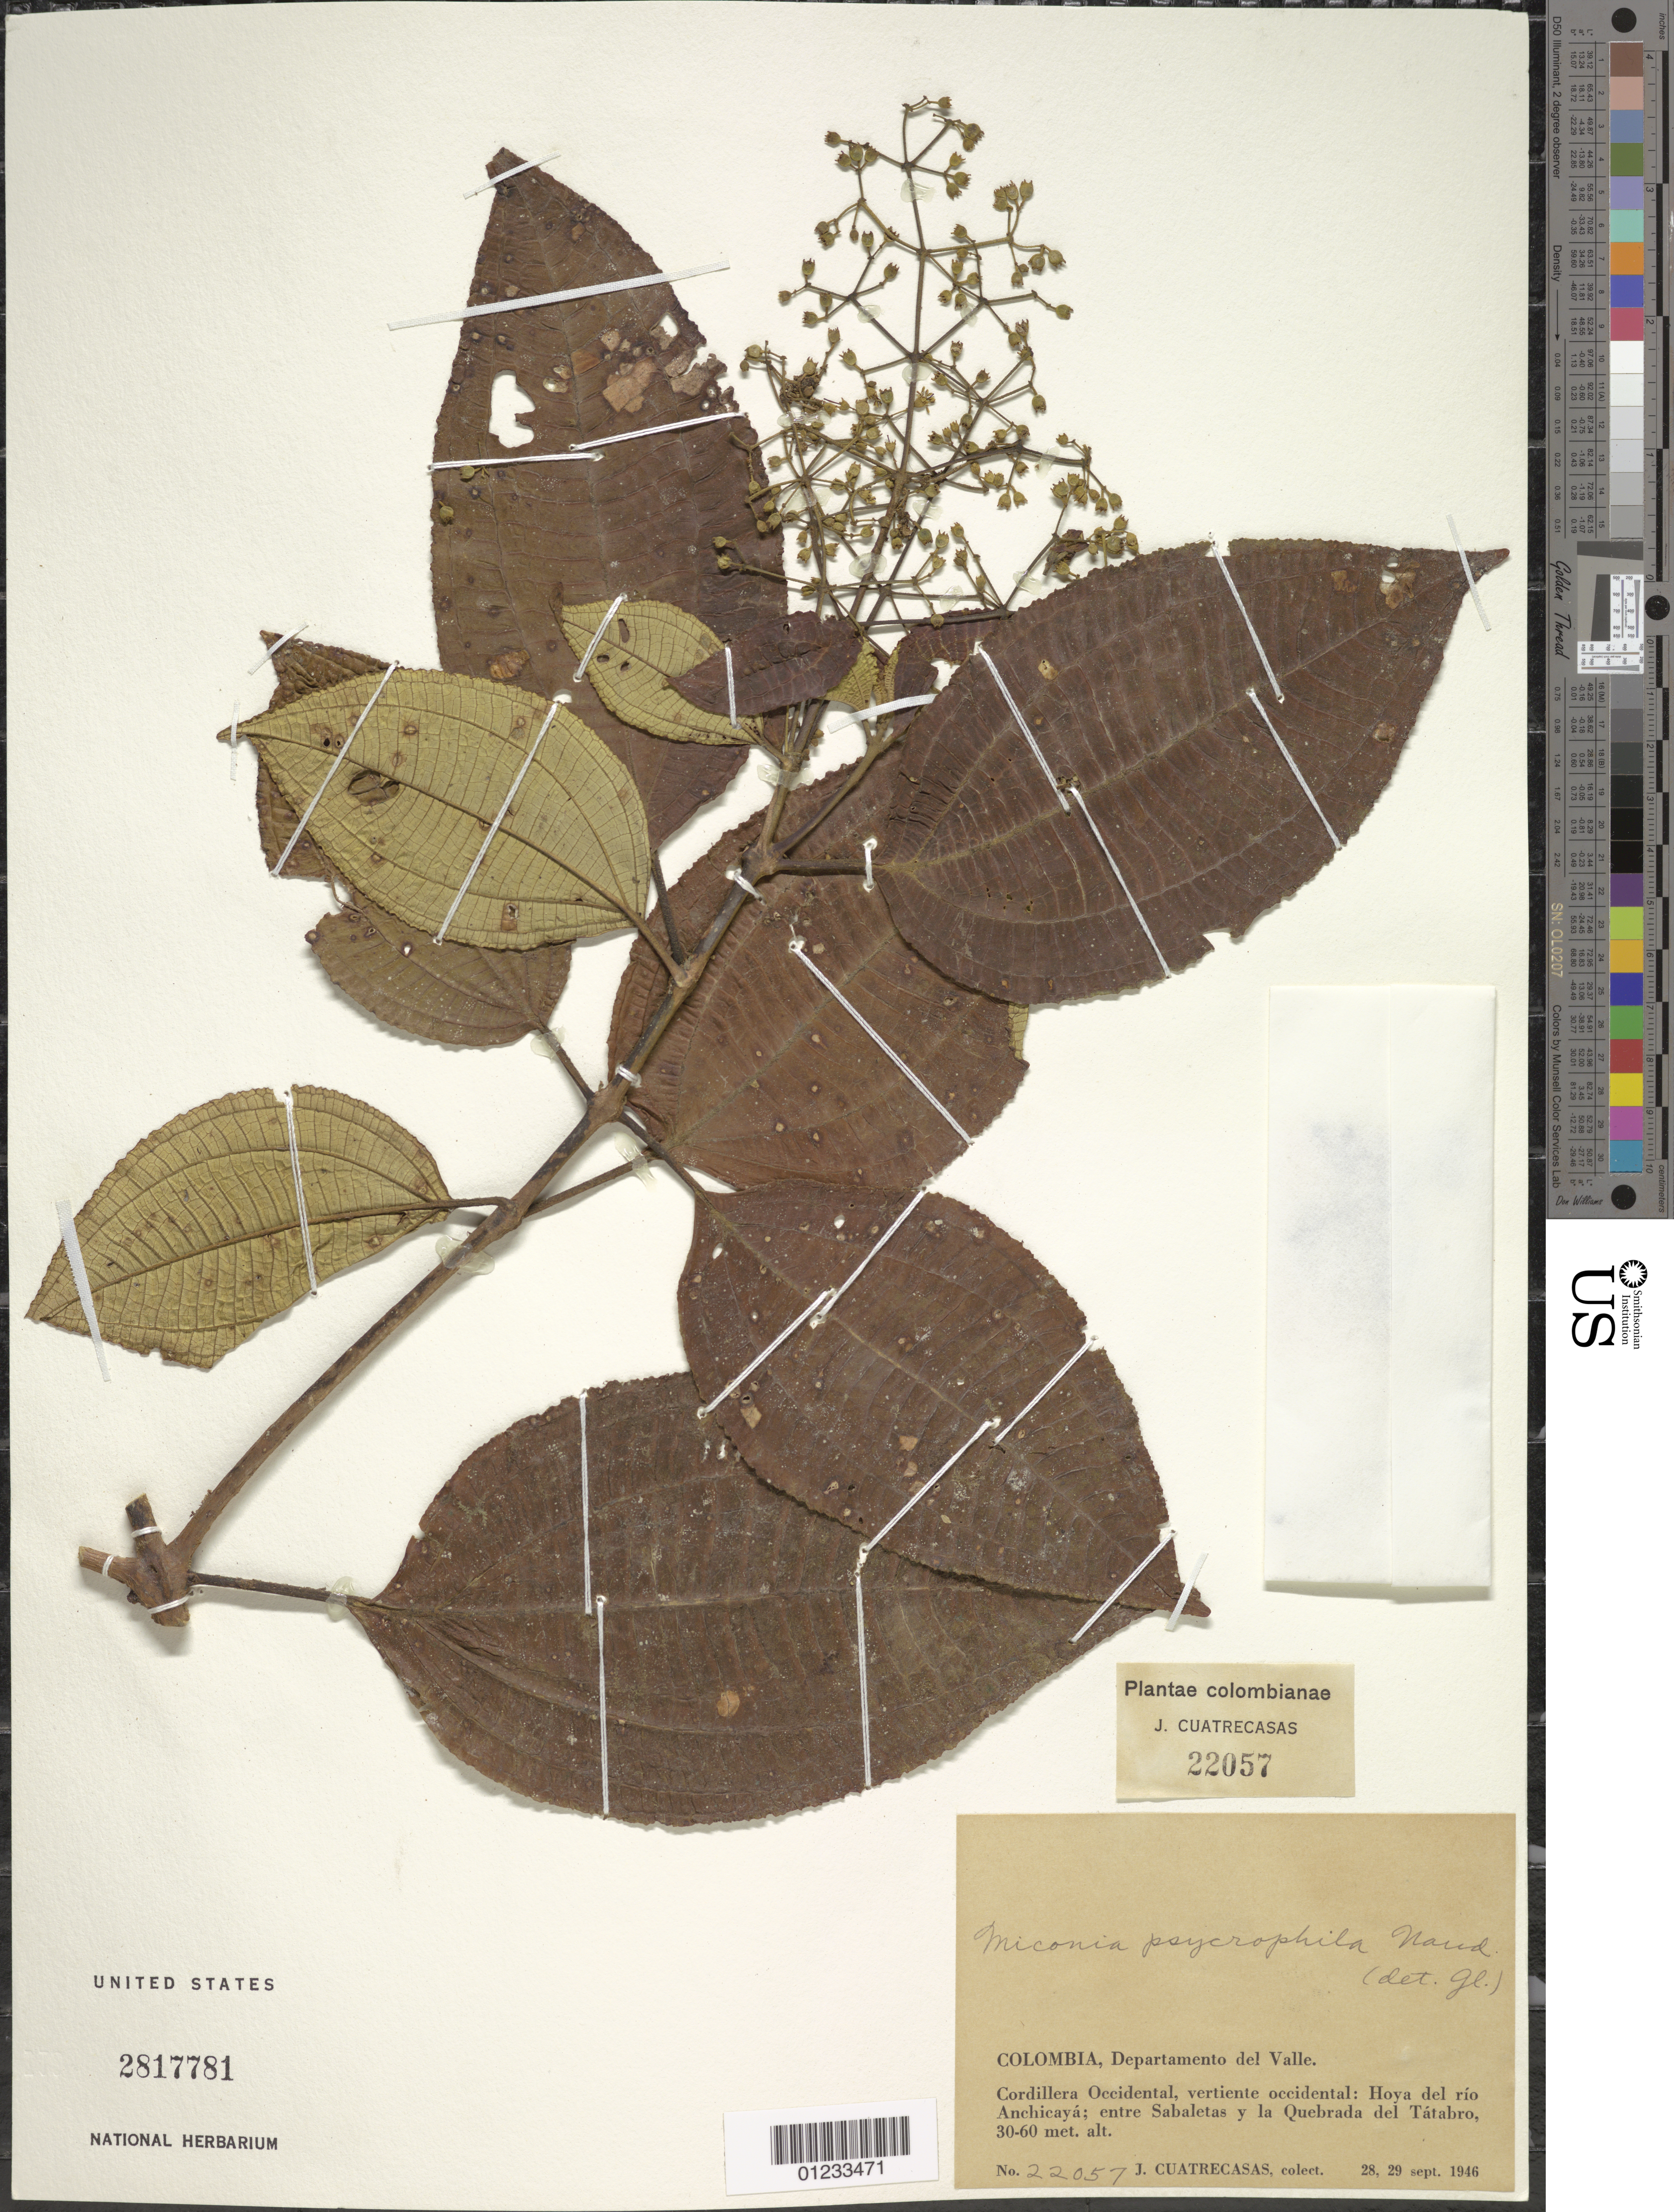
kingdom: Plantae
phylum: Tracheophyta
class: Magnoliopsida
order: Myrtales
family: Melastomataceae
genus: Miconia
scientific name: Miconia psychrophila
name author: Naudin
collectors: J. Cuatrecasas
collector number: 22057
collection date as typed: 28 Sep 1946 to 29 Sep 1946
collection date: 1946-09-28/1946-09-29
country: Colombia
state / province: Valle del Cauca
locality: Cordillera Occidental, vertiente occidental: Hoya del río Anchicayá; entre Sabaletas y la Quebrada del Tátabro.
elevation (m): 30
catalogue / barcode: US 2817781